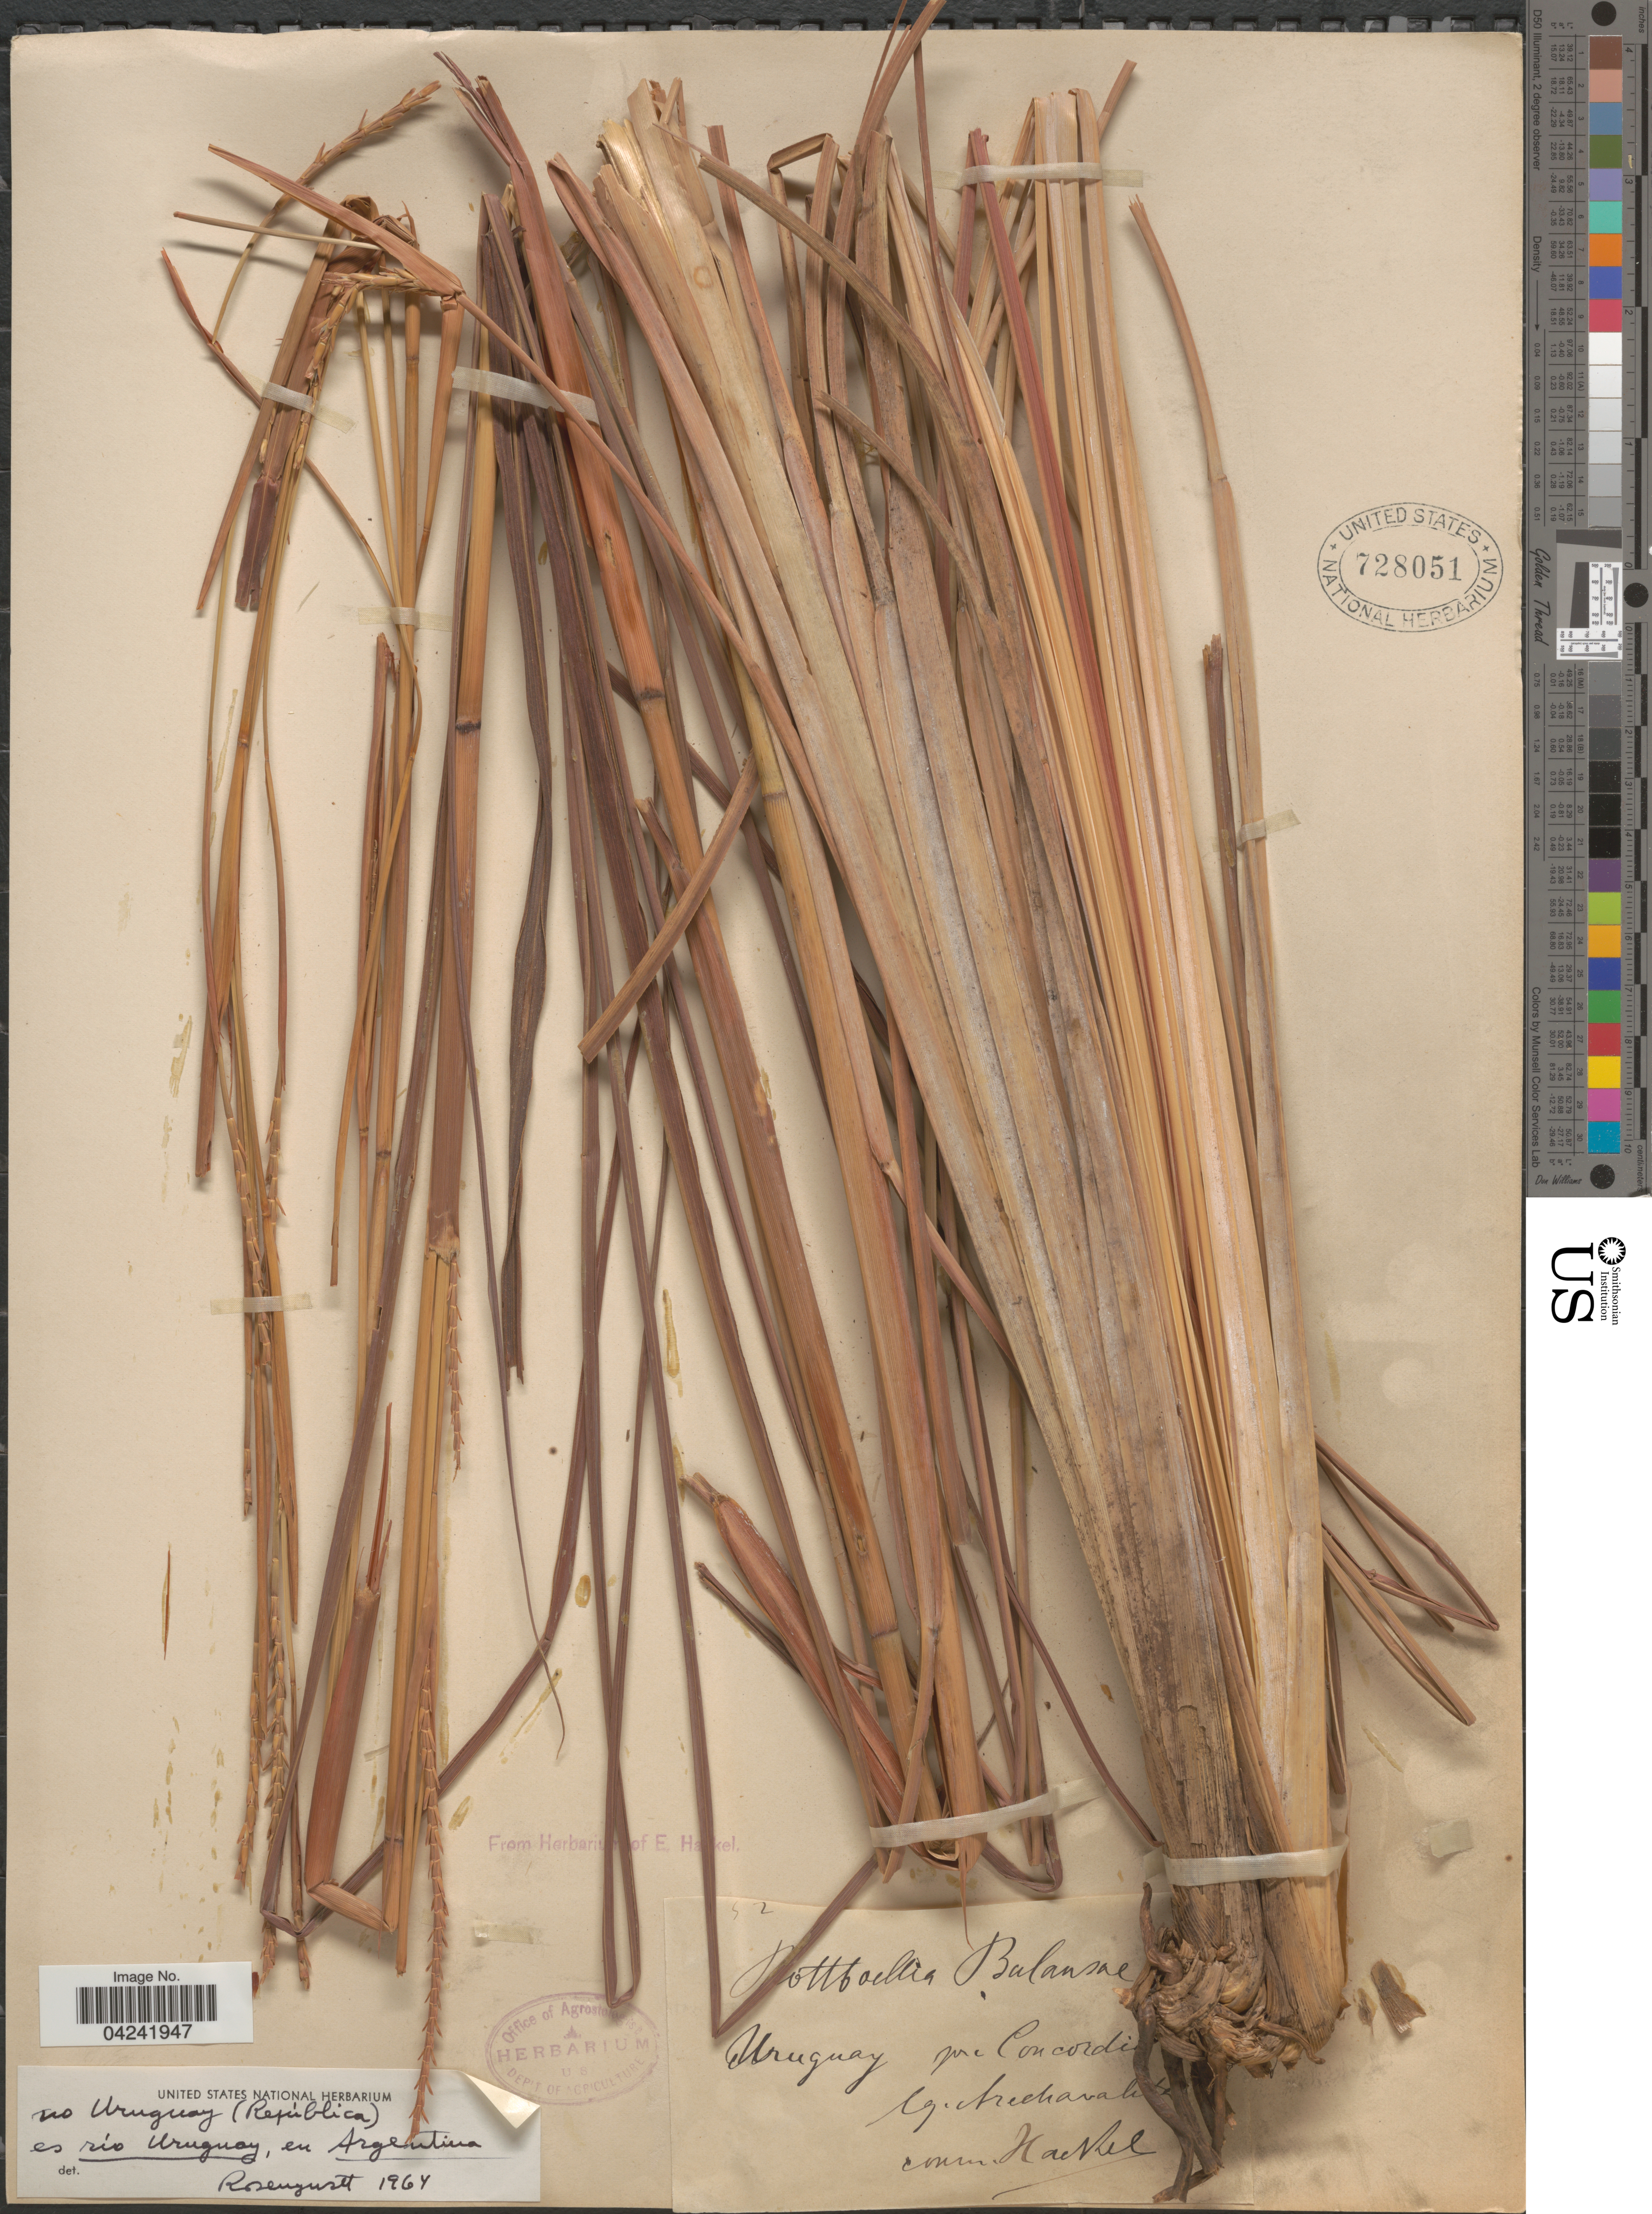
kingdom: Plantae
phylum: Tracheophyta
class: Liliopsida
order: Poales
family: Poaceae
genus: Mnesithea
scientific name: Mnesithea balansae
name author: (Hack.) de Koning & Sosef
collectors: Arechavaleta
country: Uruguay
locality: Pr. Concordia.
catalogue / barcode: US 728051